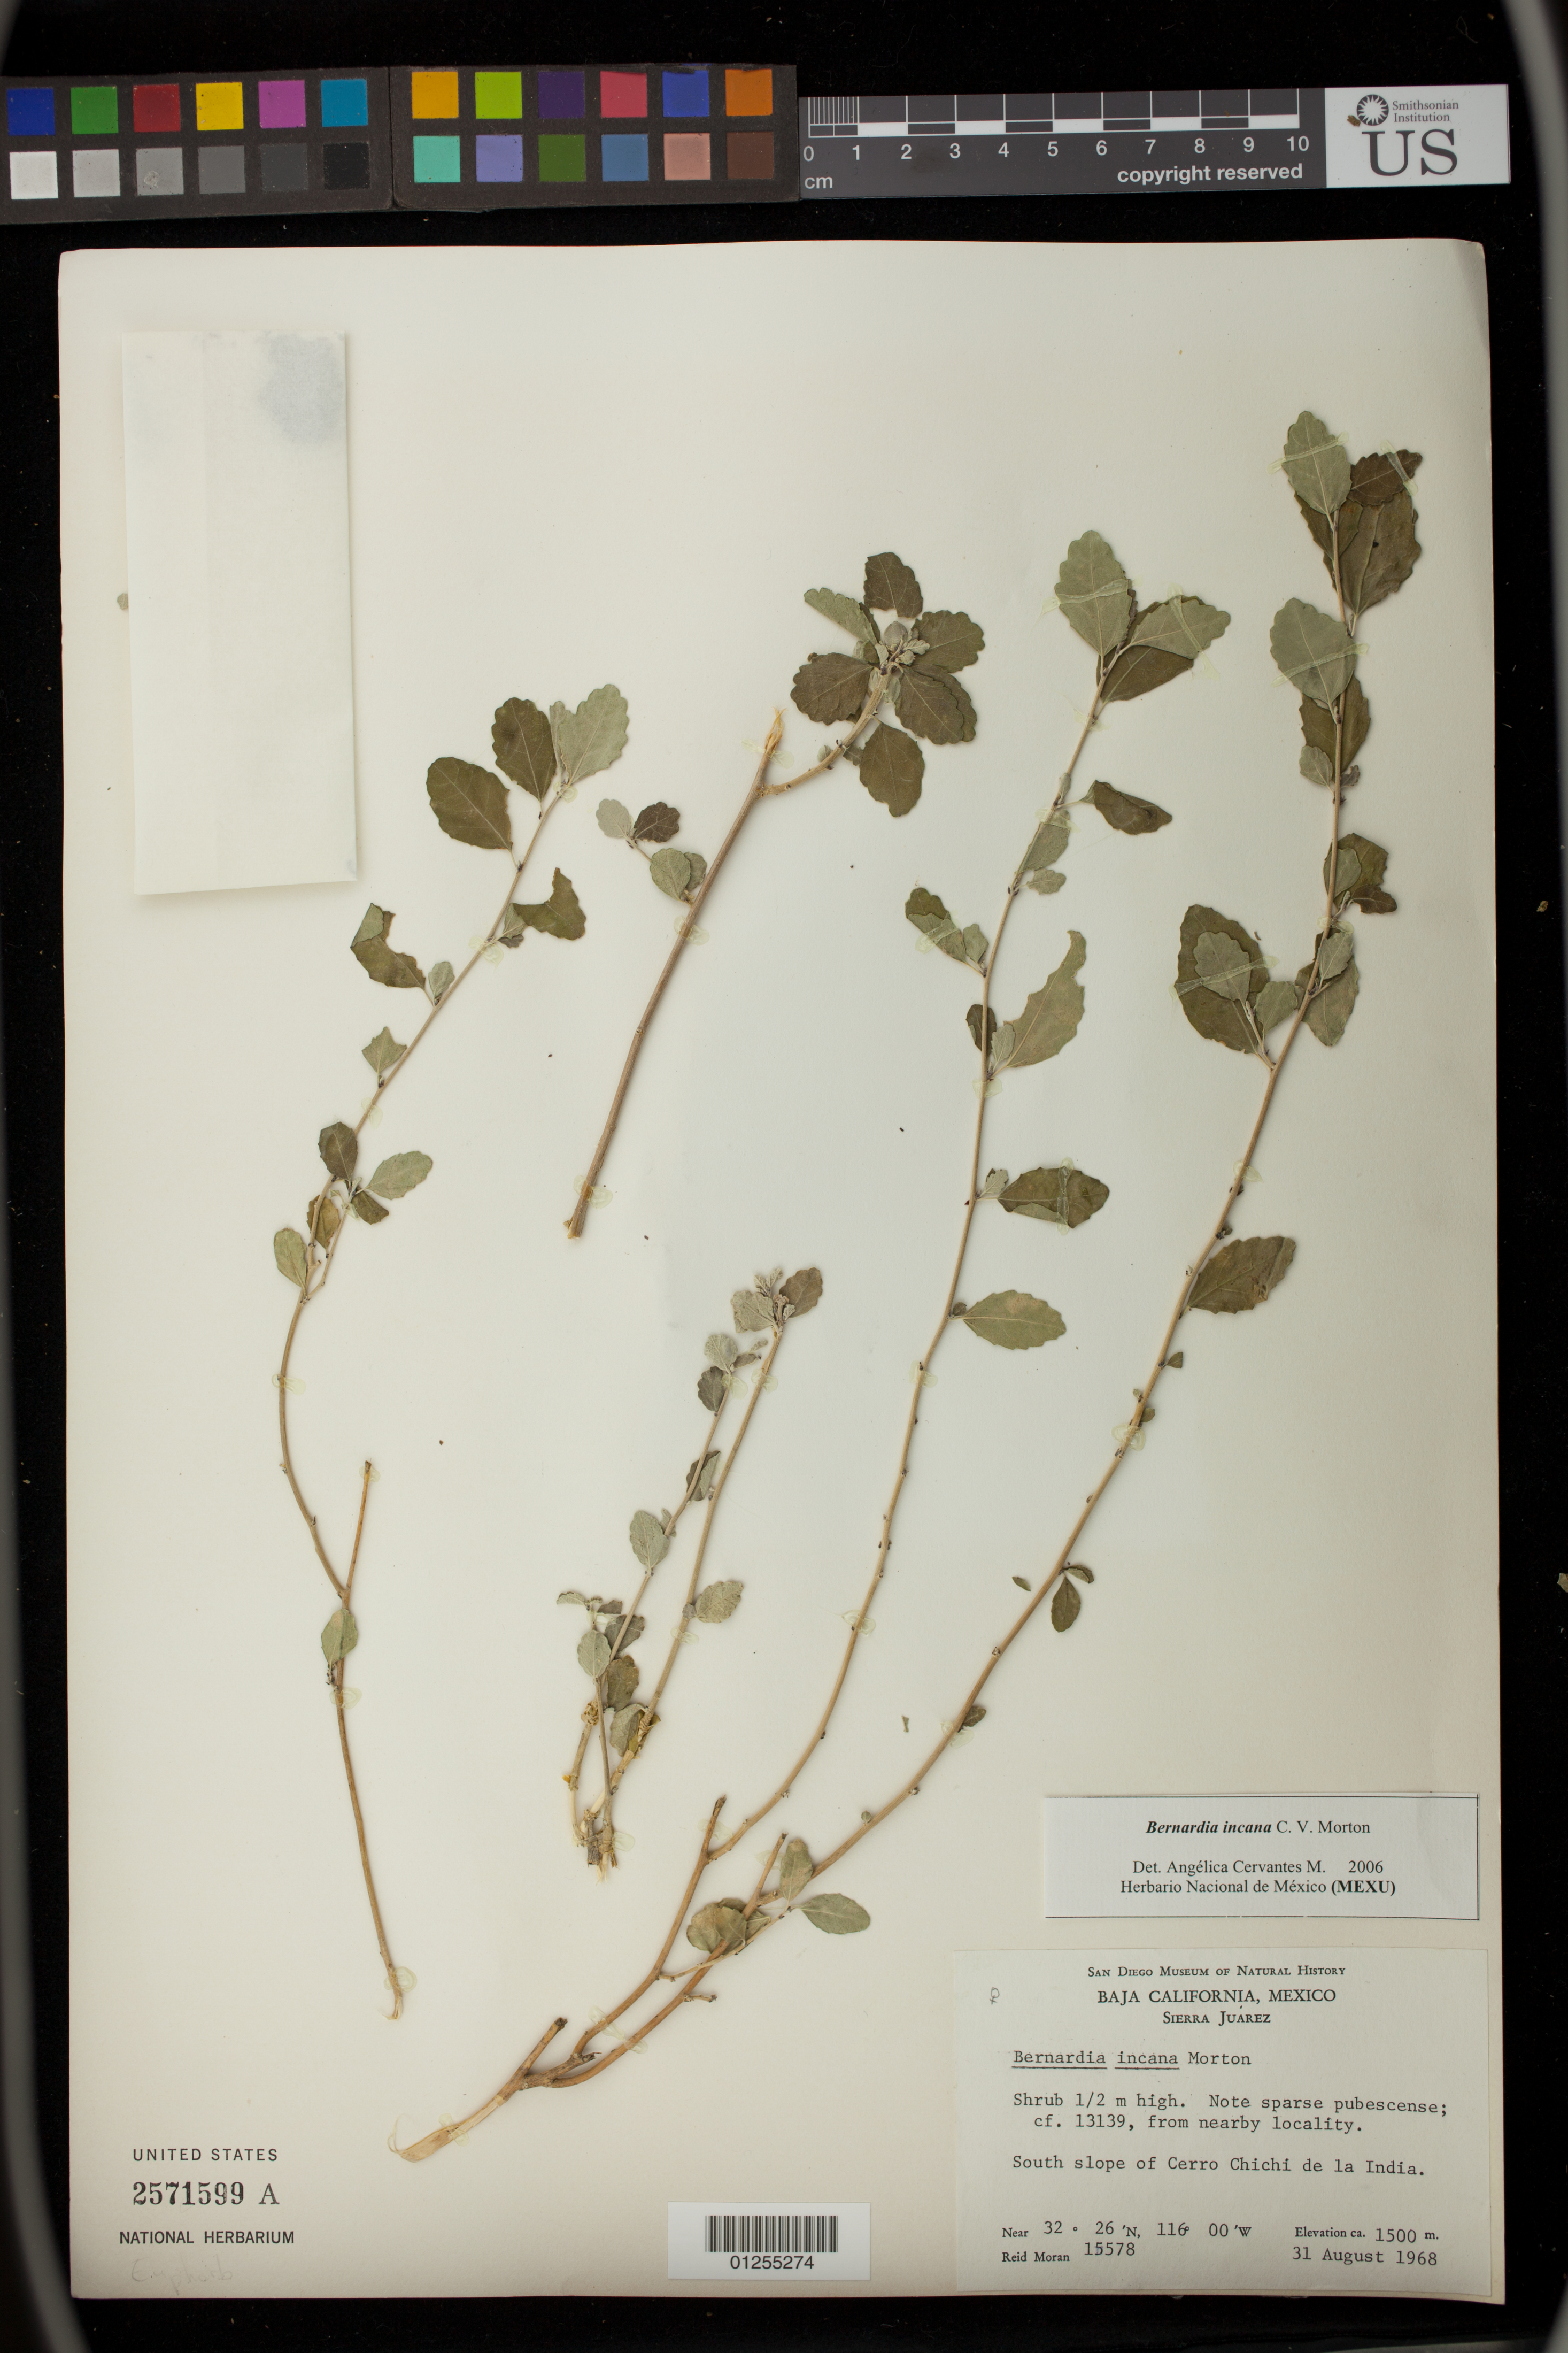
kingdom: Plantae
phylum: Tracheophyta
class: Magnoliopsida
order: Malpighiales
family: Euphorbiaceae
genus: Bernardia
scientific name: Bernardia incana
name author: C.V. Morton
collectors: R. Moran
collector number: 15578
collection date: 1968-08-31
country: Mexico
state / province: Baja California Norte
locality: Sierra Juarez. South slope of Cerro Chichi de la India.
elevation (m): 1500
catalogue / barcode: US 2571599A